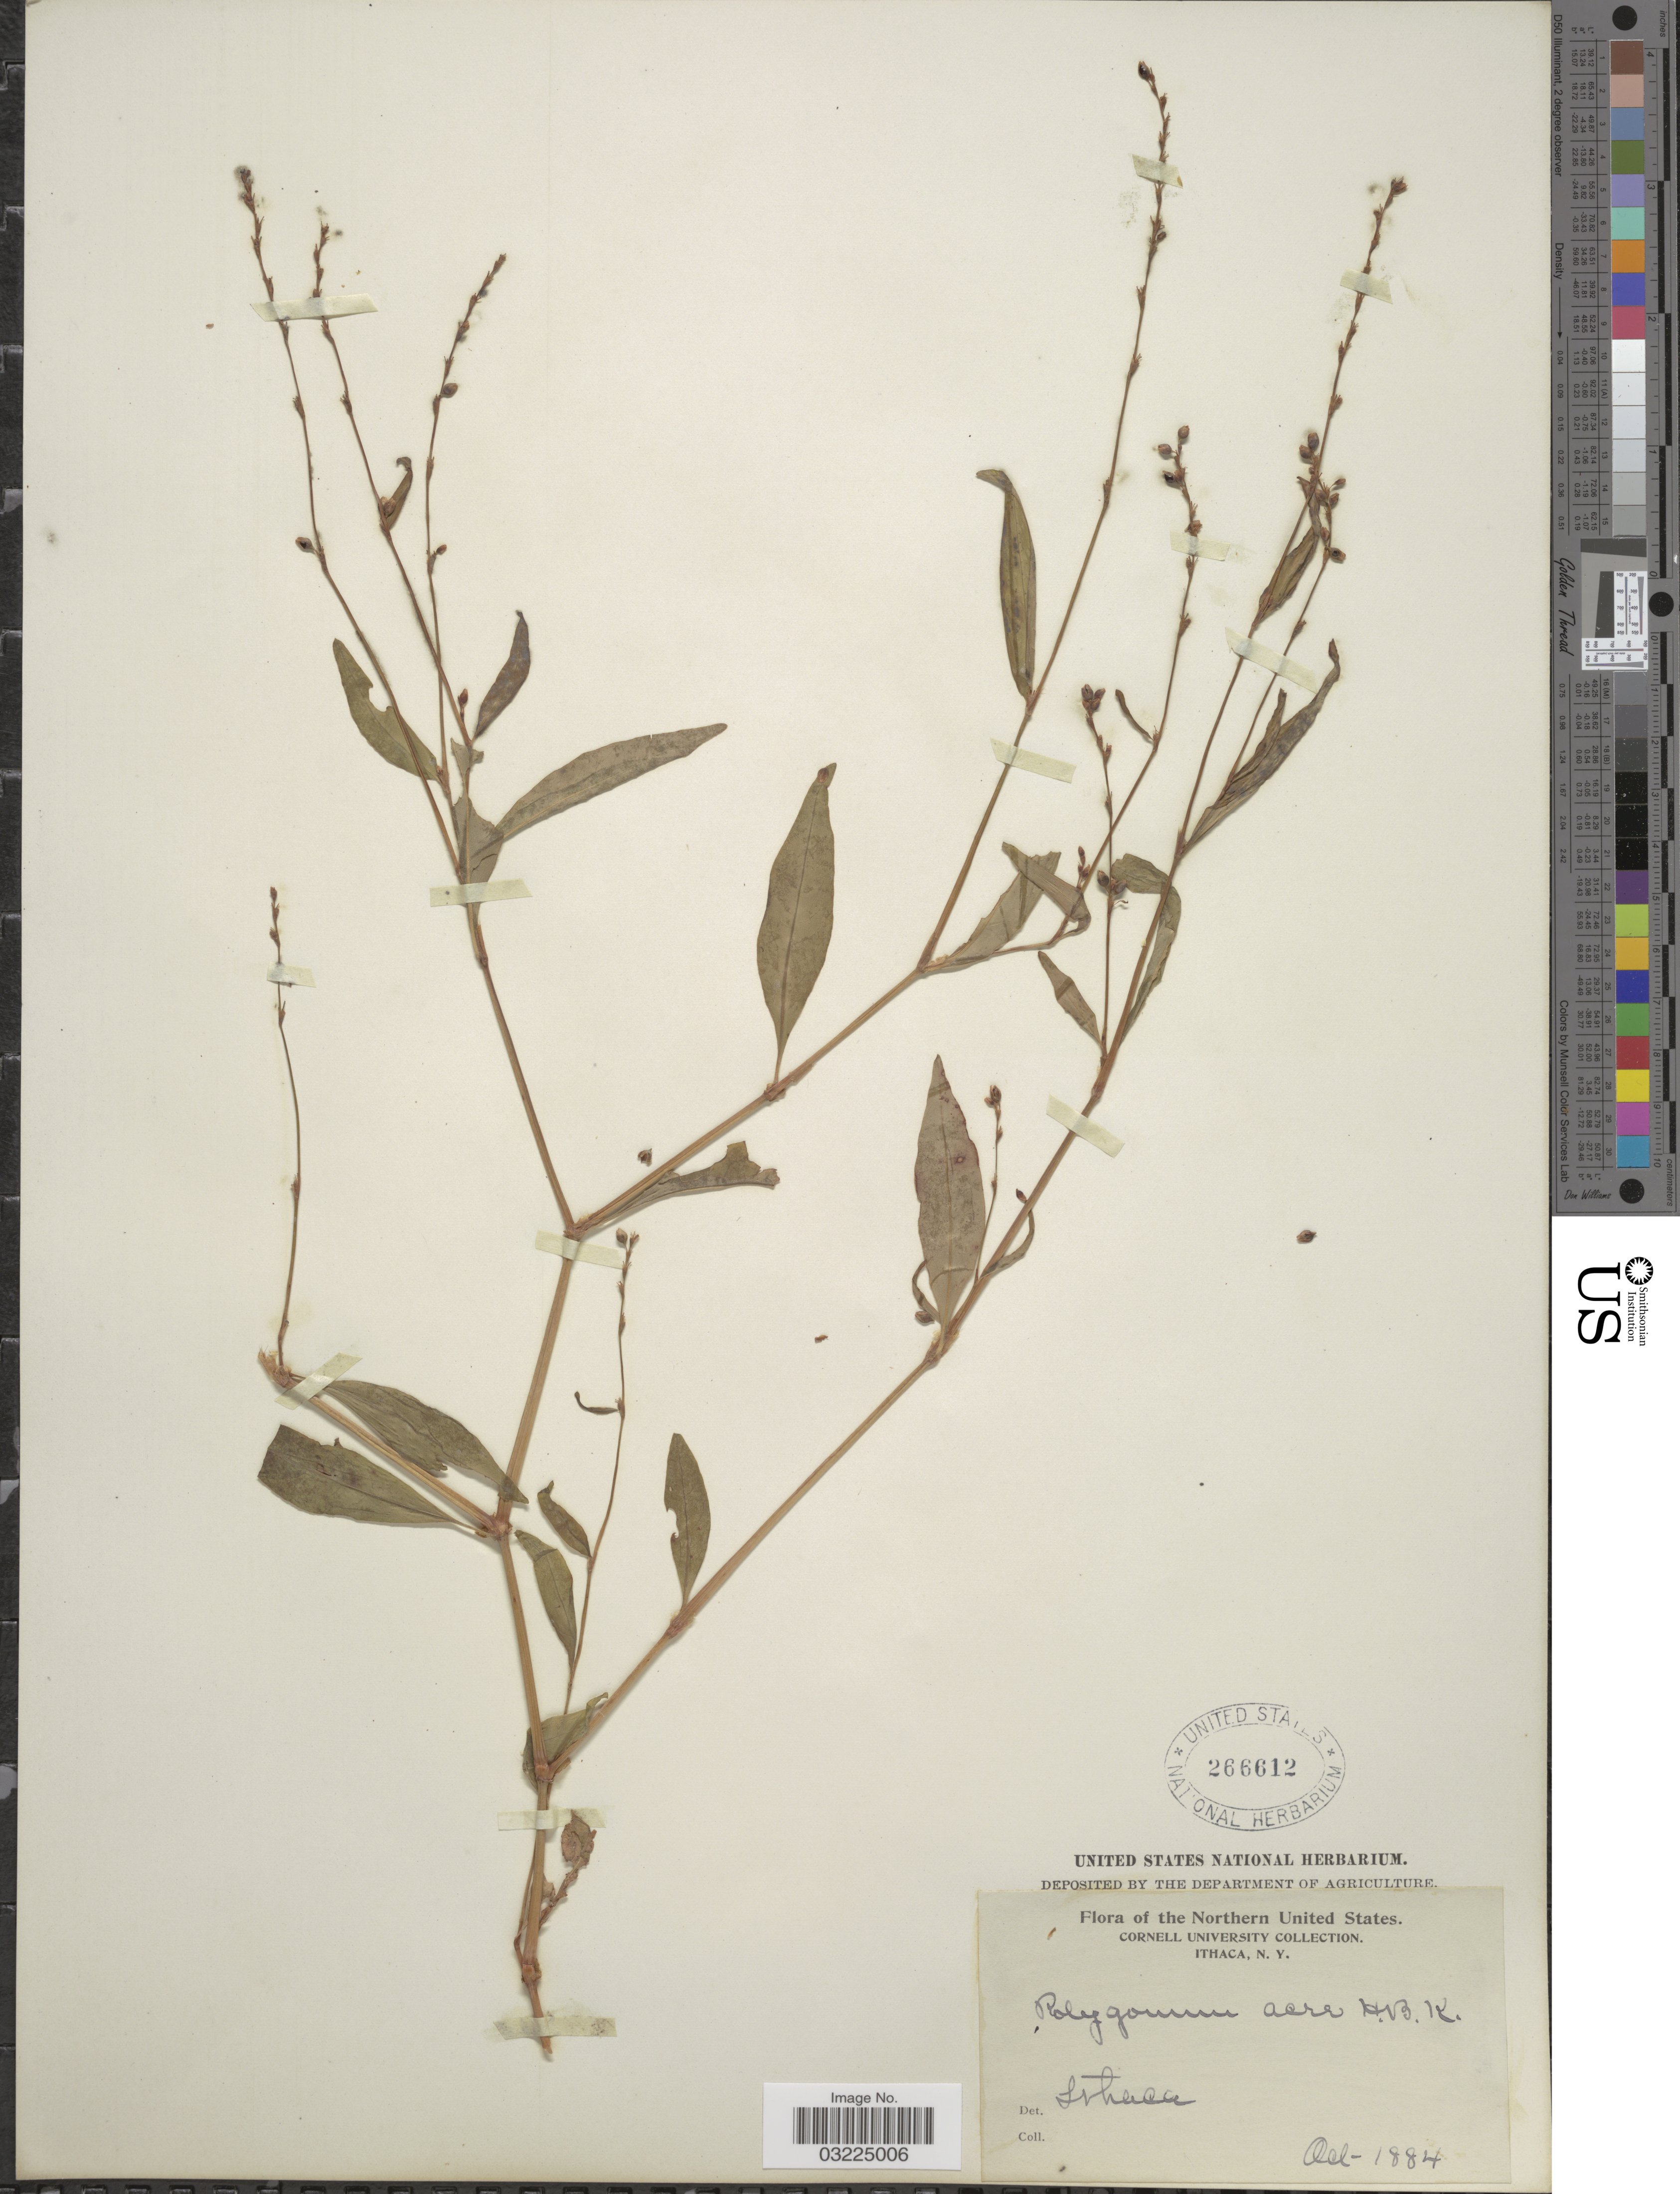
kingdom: Plantae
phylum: Tracheophyta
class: Magnoliopsida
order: Caryophyllales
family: Polygonaceae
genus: Persicaria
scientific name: Persicaria punctata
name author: (Elliott) Small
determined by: Atha, D. E.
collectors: Cornell University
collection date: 1884-10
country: United States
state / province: New York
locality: Northern United States. Ithaca.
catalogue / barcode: US 266612